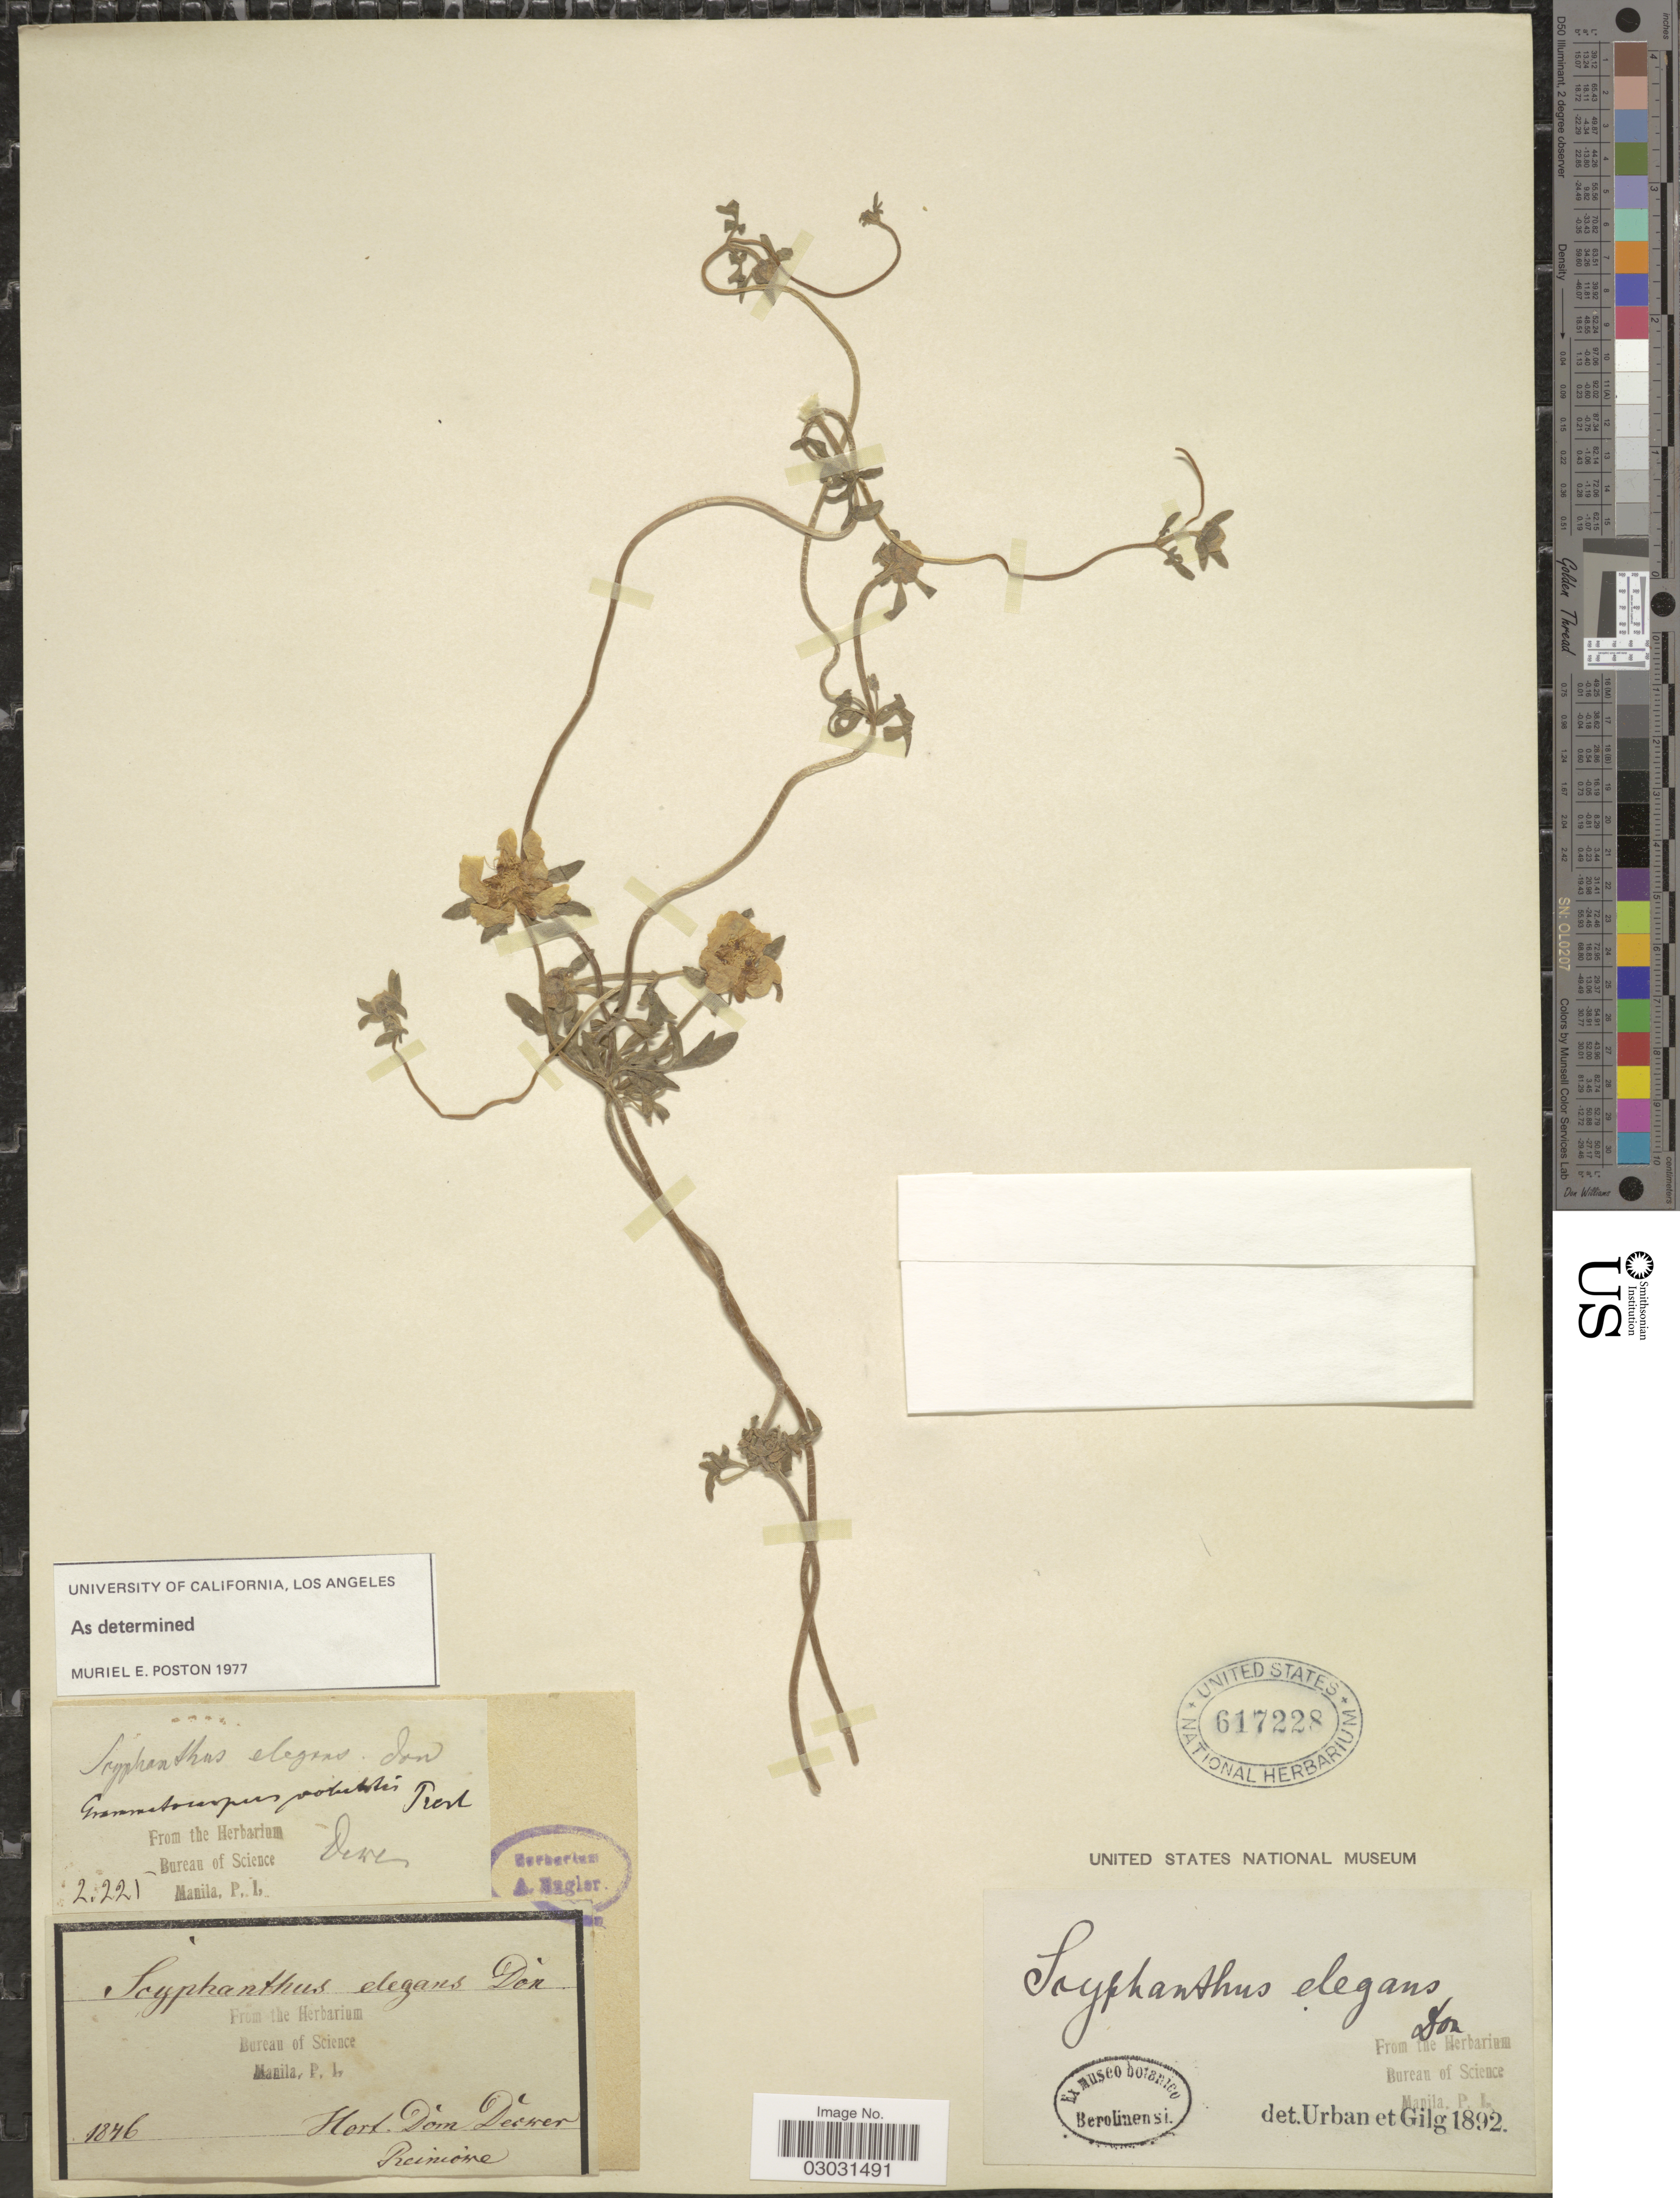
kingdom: Plantae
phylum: Tracheophyta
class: Magnoliopsida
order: Cornales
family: Loasaceae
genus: Scyphanthus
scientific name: Scyphanthus elegans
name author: D. Don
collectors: Reinicke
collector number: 1846?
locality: Hort. Dòm Deòwer [interpreted].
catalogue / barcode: US 617228